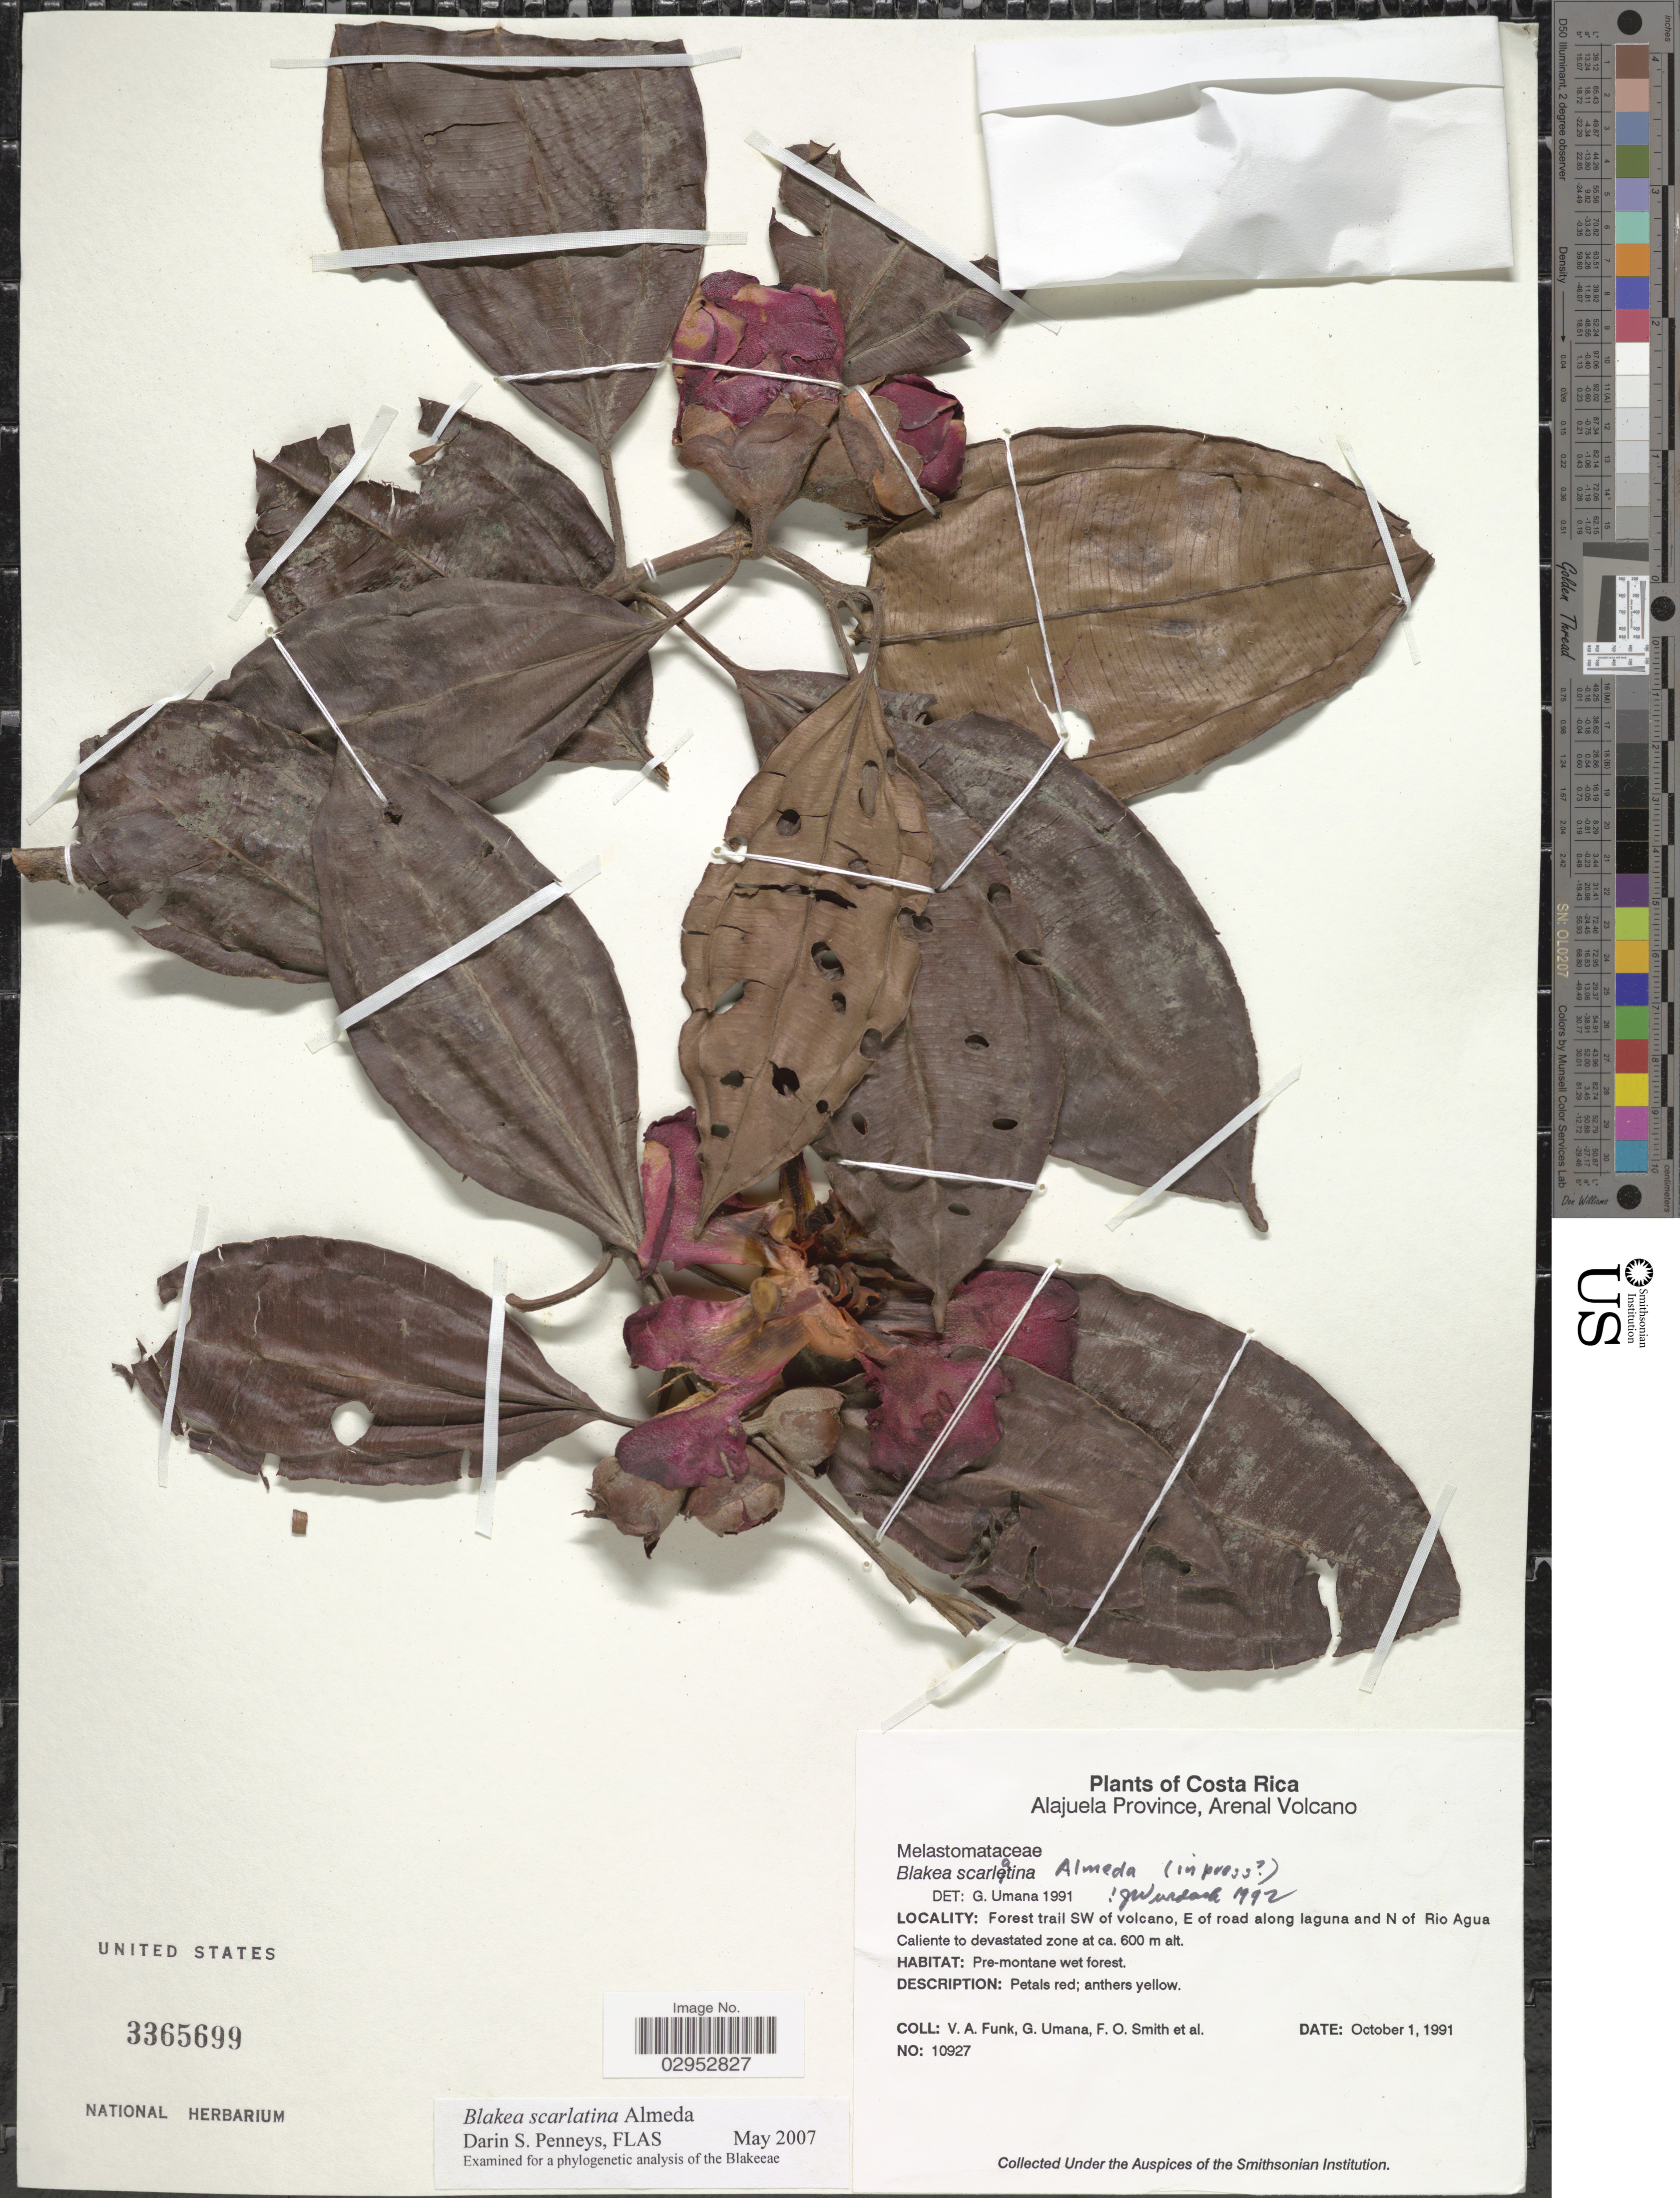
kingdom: Plantae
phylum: Tracheophyta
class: Magnoliopsida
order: Myrtales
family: Melastomataceae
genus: Blakea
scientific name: Blakea scarlatina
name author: Almeda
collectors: V. Funk, G. Umana, F. Smith & et al.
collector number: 10927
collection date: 1991-10-01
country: Costa Rica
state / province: Alajuela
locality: Alajuela Province, Arenal Volcano. Forest trail SW of volcano, E of road along laguna and N of Rio Agua Caliente to devastated zone.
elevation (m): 600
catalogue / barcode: US 3365699